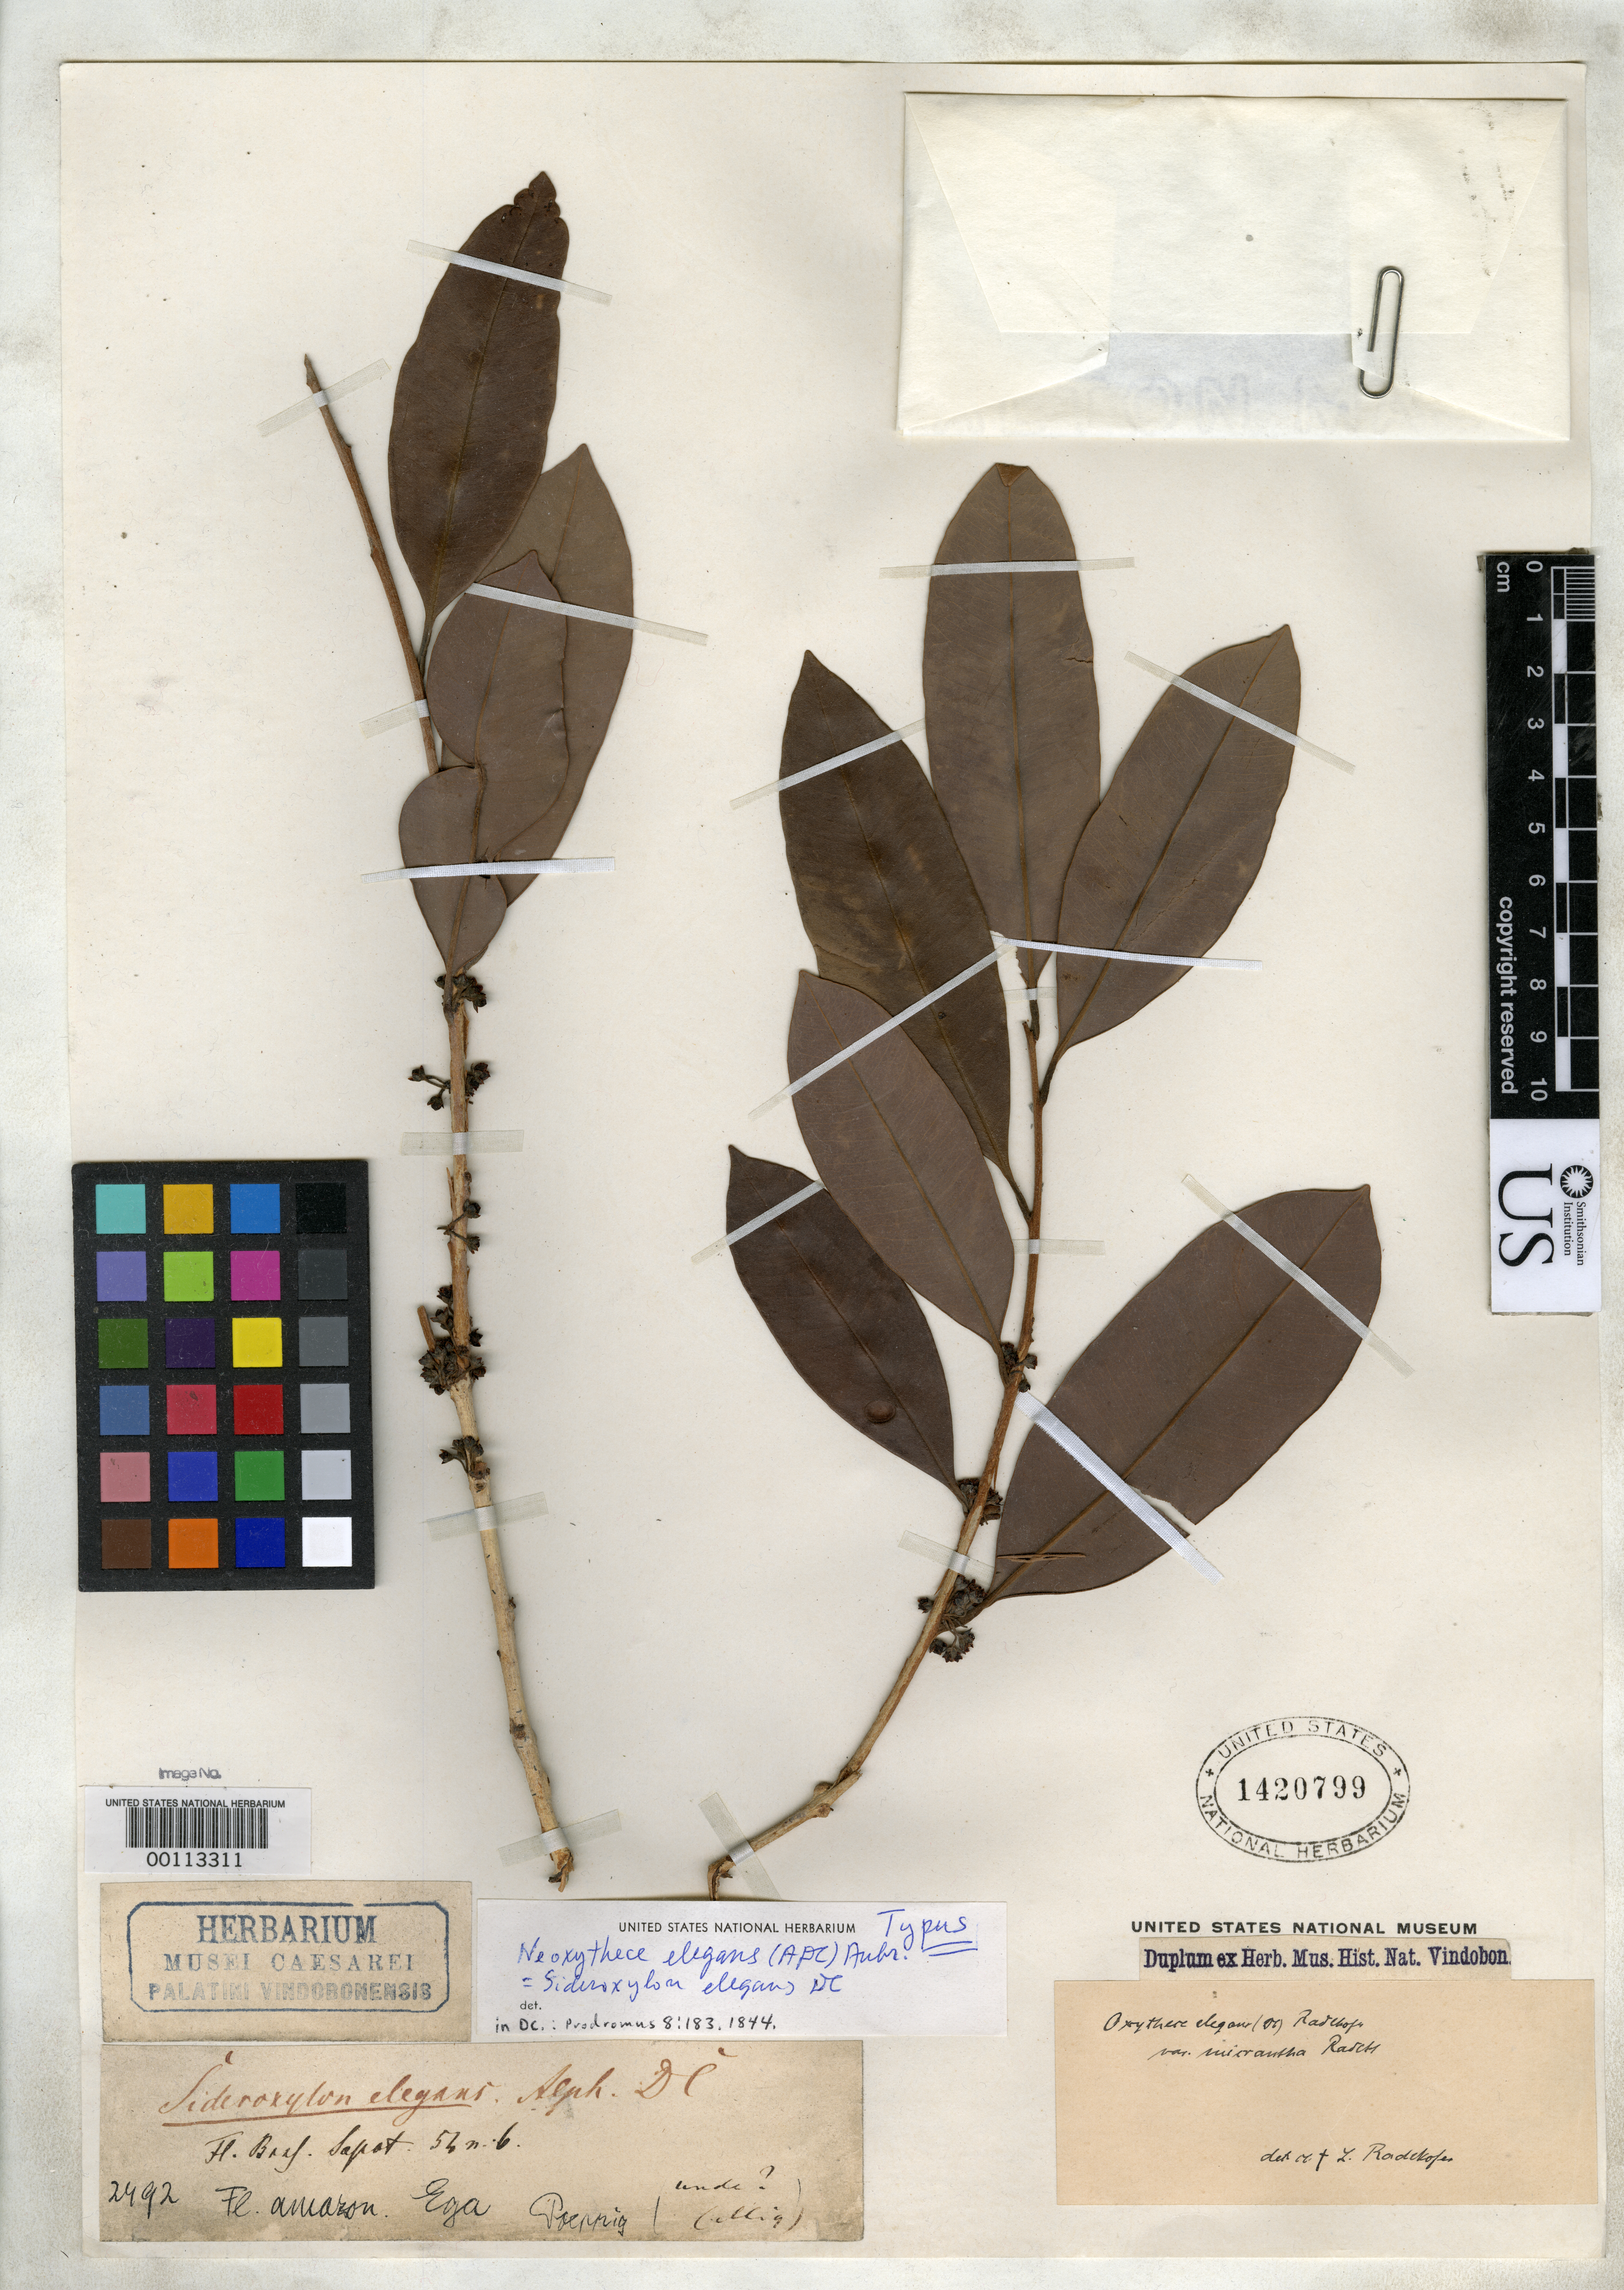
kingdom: Plantae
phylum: Tracheophyta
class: Magnoliopsida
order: Ericales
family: Sapotaceae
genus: Sideroxylon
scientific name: Sideroxylon elegans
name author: A. DC. in DC.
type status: Type Collection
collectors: E. F. Poeppig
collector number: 2492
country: Brazil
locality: Amazon Basin.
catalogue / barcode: US 1420799